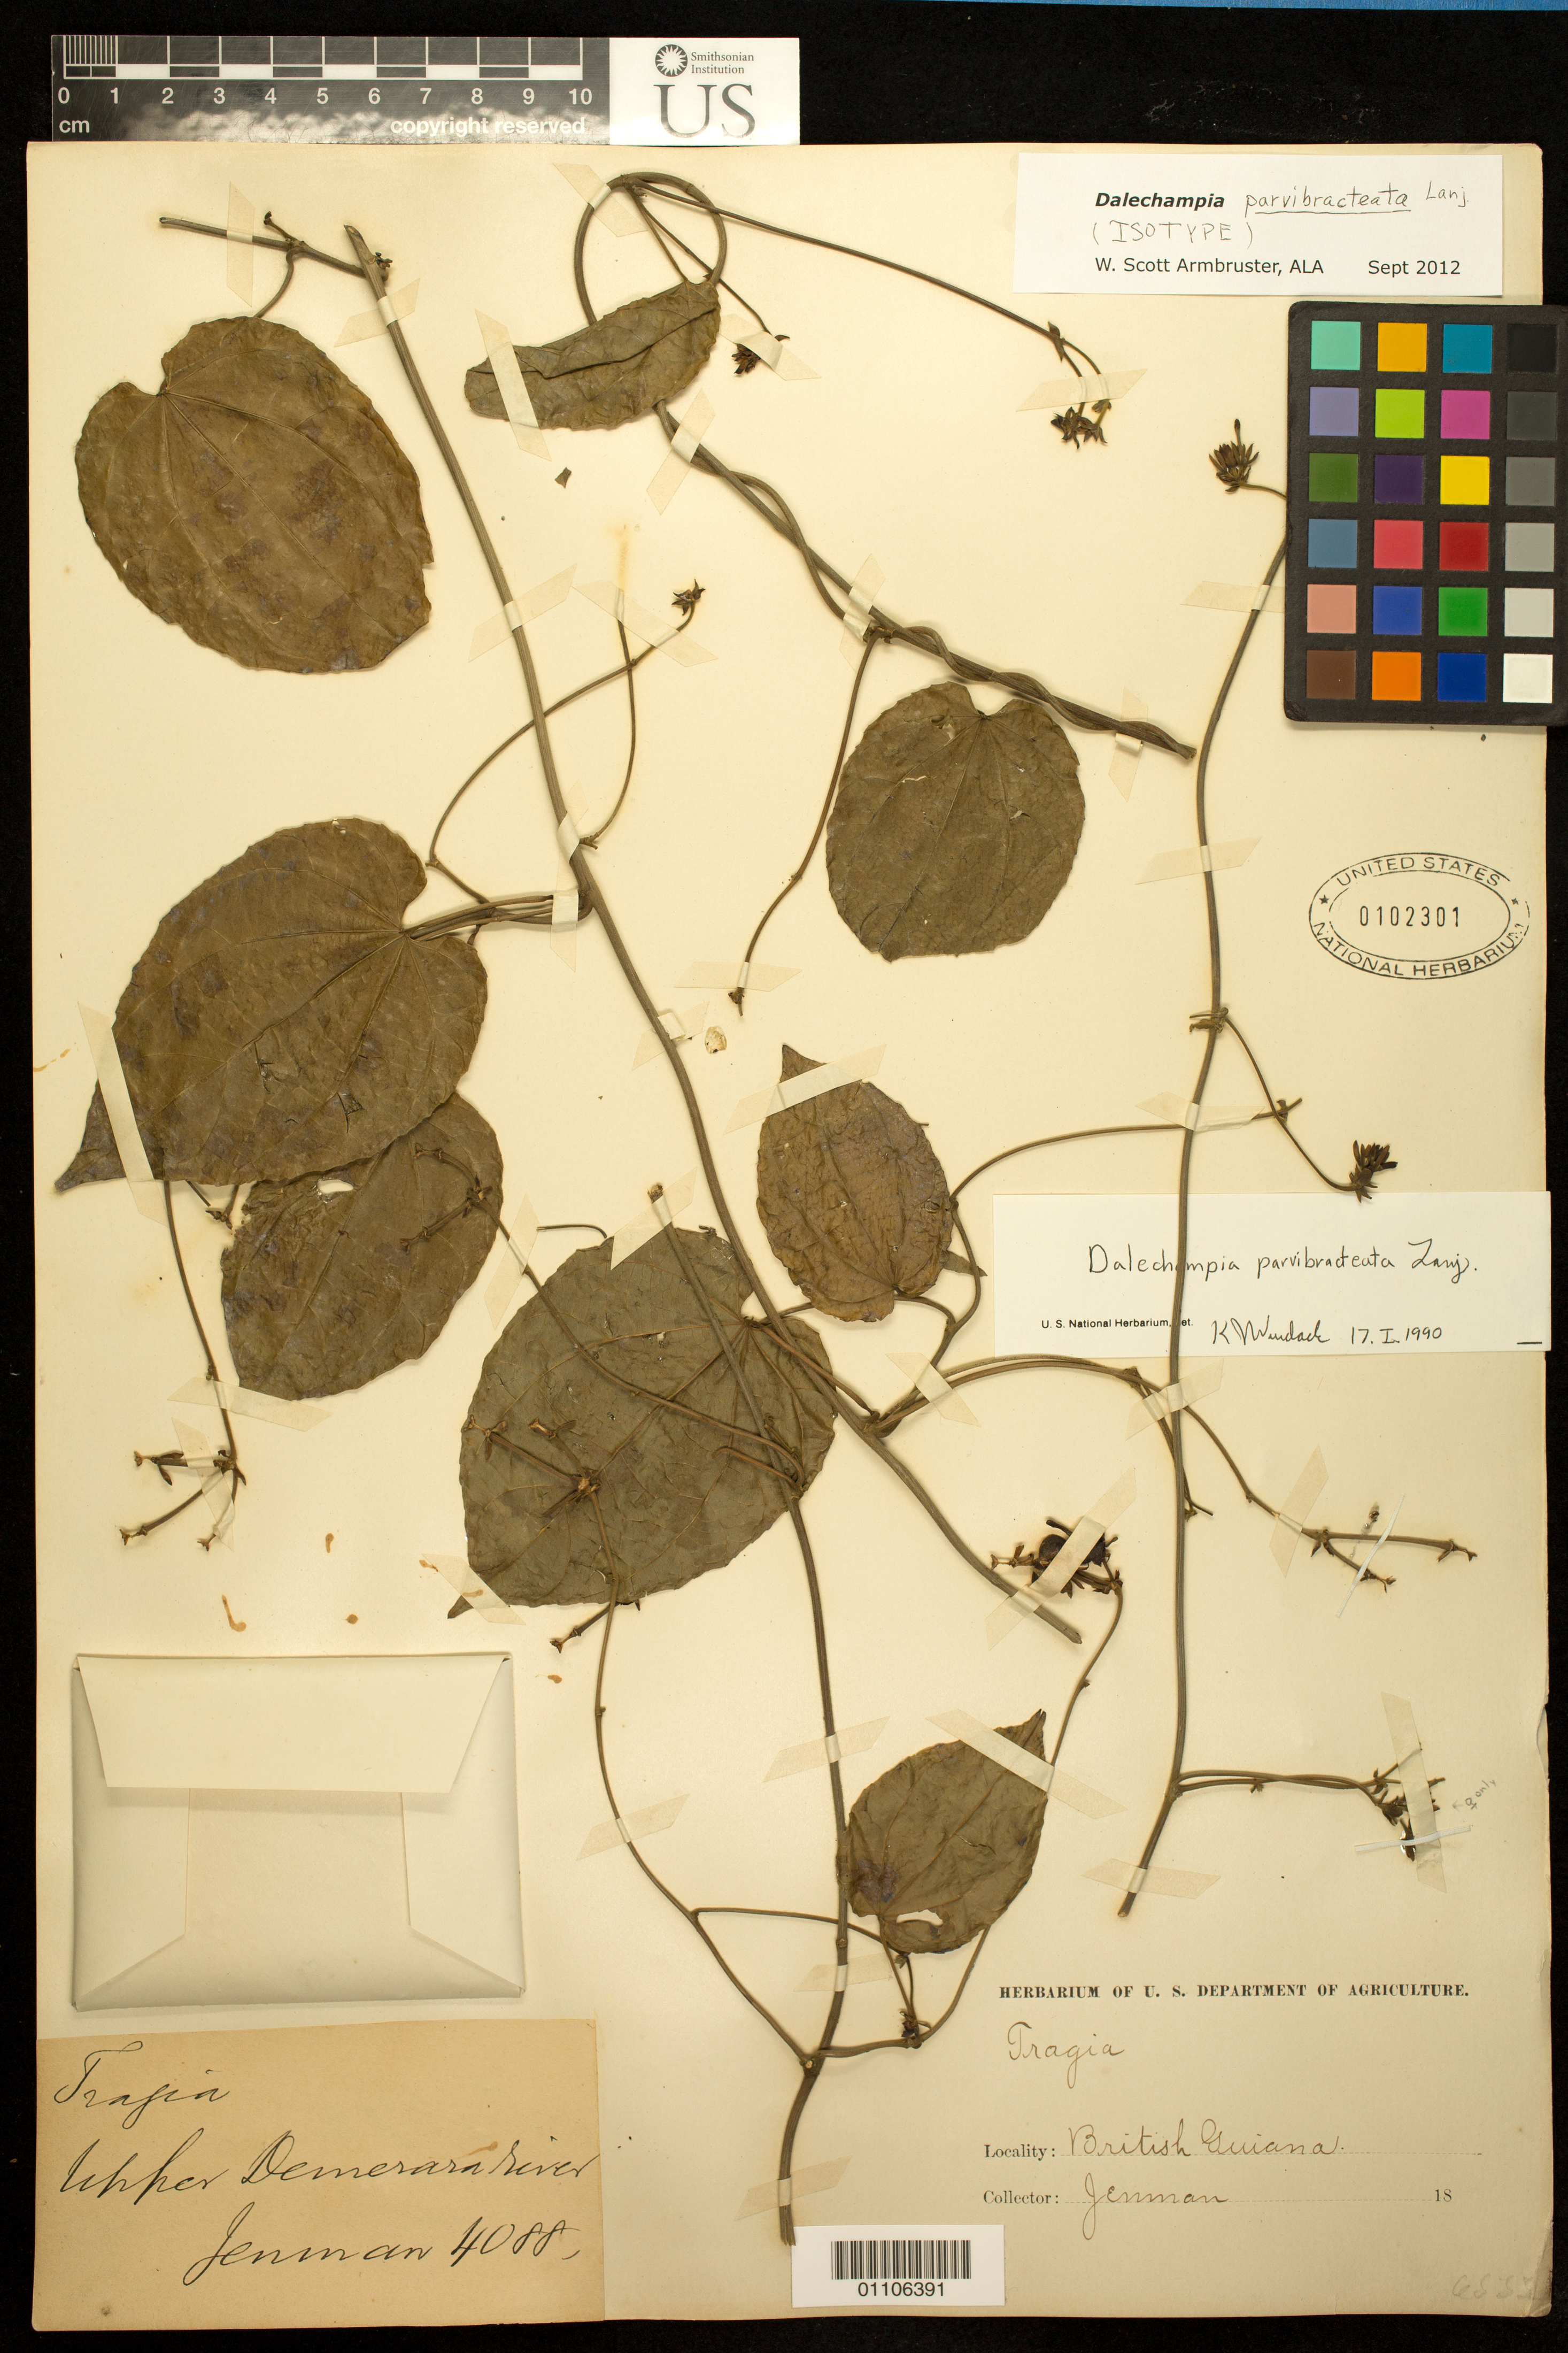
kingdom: Plantae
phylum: Tracheophyta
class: Magnoliopsida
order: Malpighiales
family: Euphorbiaceae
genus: Dalechampia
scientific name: Dalechampia parvibracteata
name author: Lanj.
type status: Isotype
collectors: G. S. Jenman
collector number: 4088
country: Guyana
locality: British Guiana, Upper Demerara River.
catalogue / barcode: US 102301